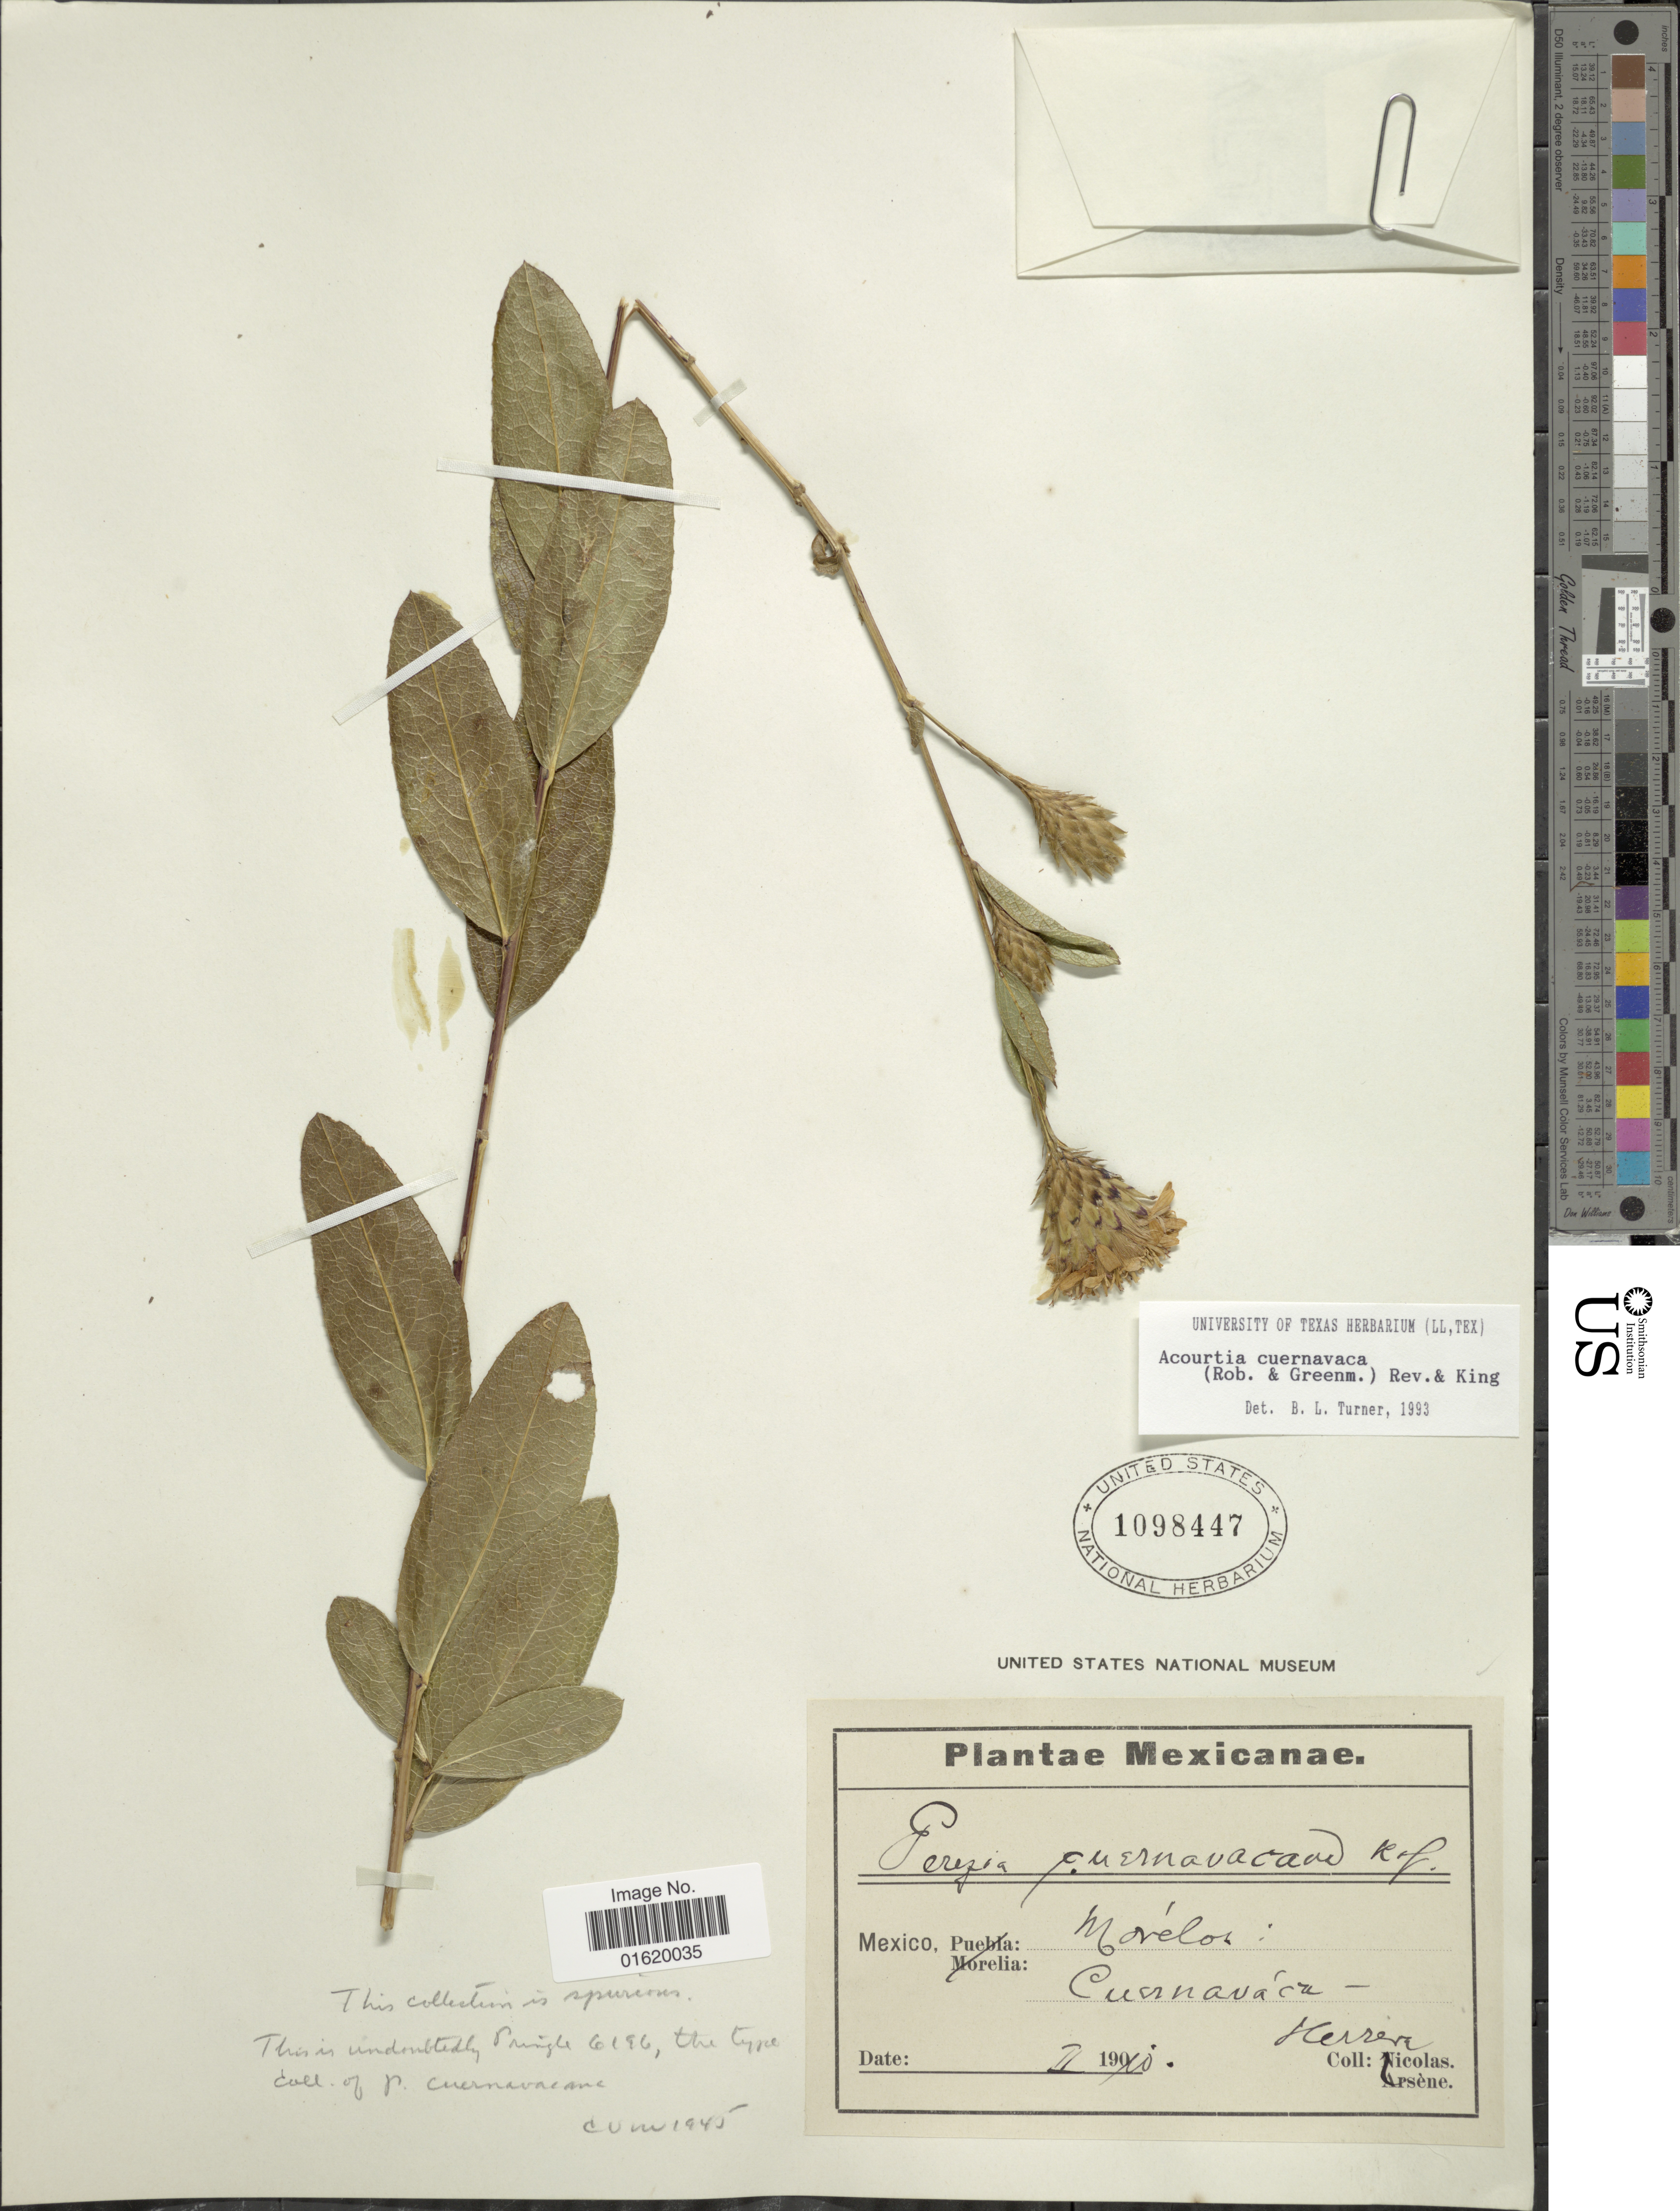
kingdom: Plantae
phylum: Tracheophyta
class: Magnoliopsida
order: Asterales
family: Asteraceae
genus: Acourtia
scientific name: Acourtia cuernavacana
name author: (B.L. Rob. & Greenm.) Reveal & R.M. King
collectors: -- Arsène & -. Nicolas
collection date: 1910-02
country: Mexico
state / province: Morelos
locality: Cuernavaca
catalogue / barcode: US 1098447